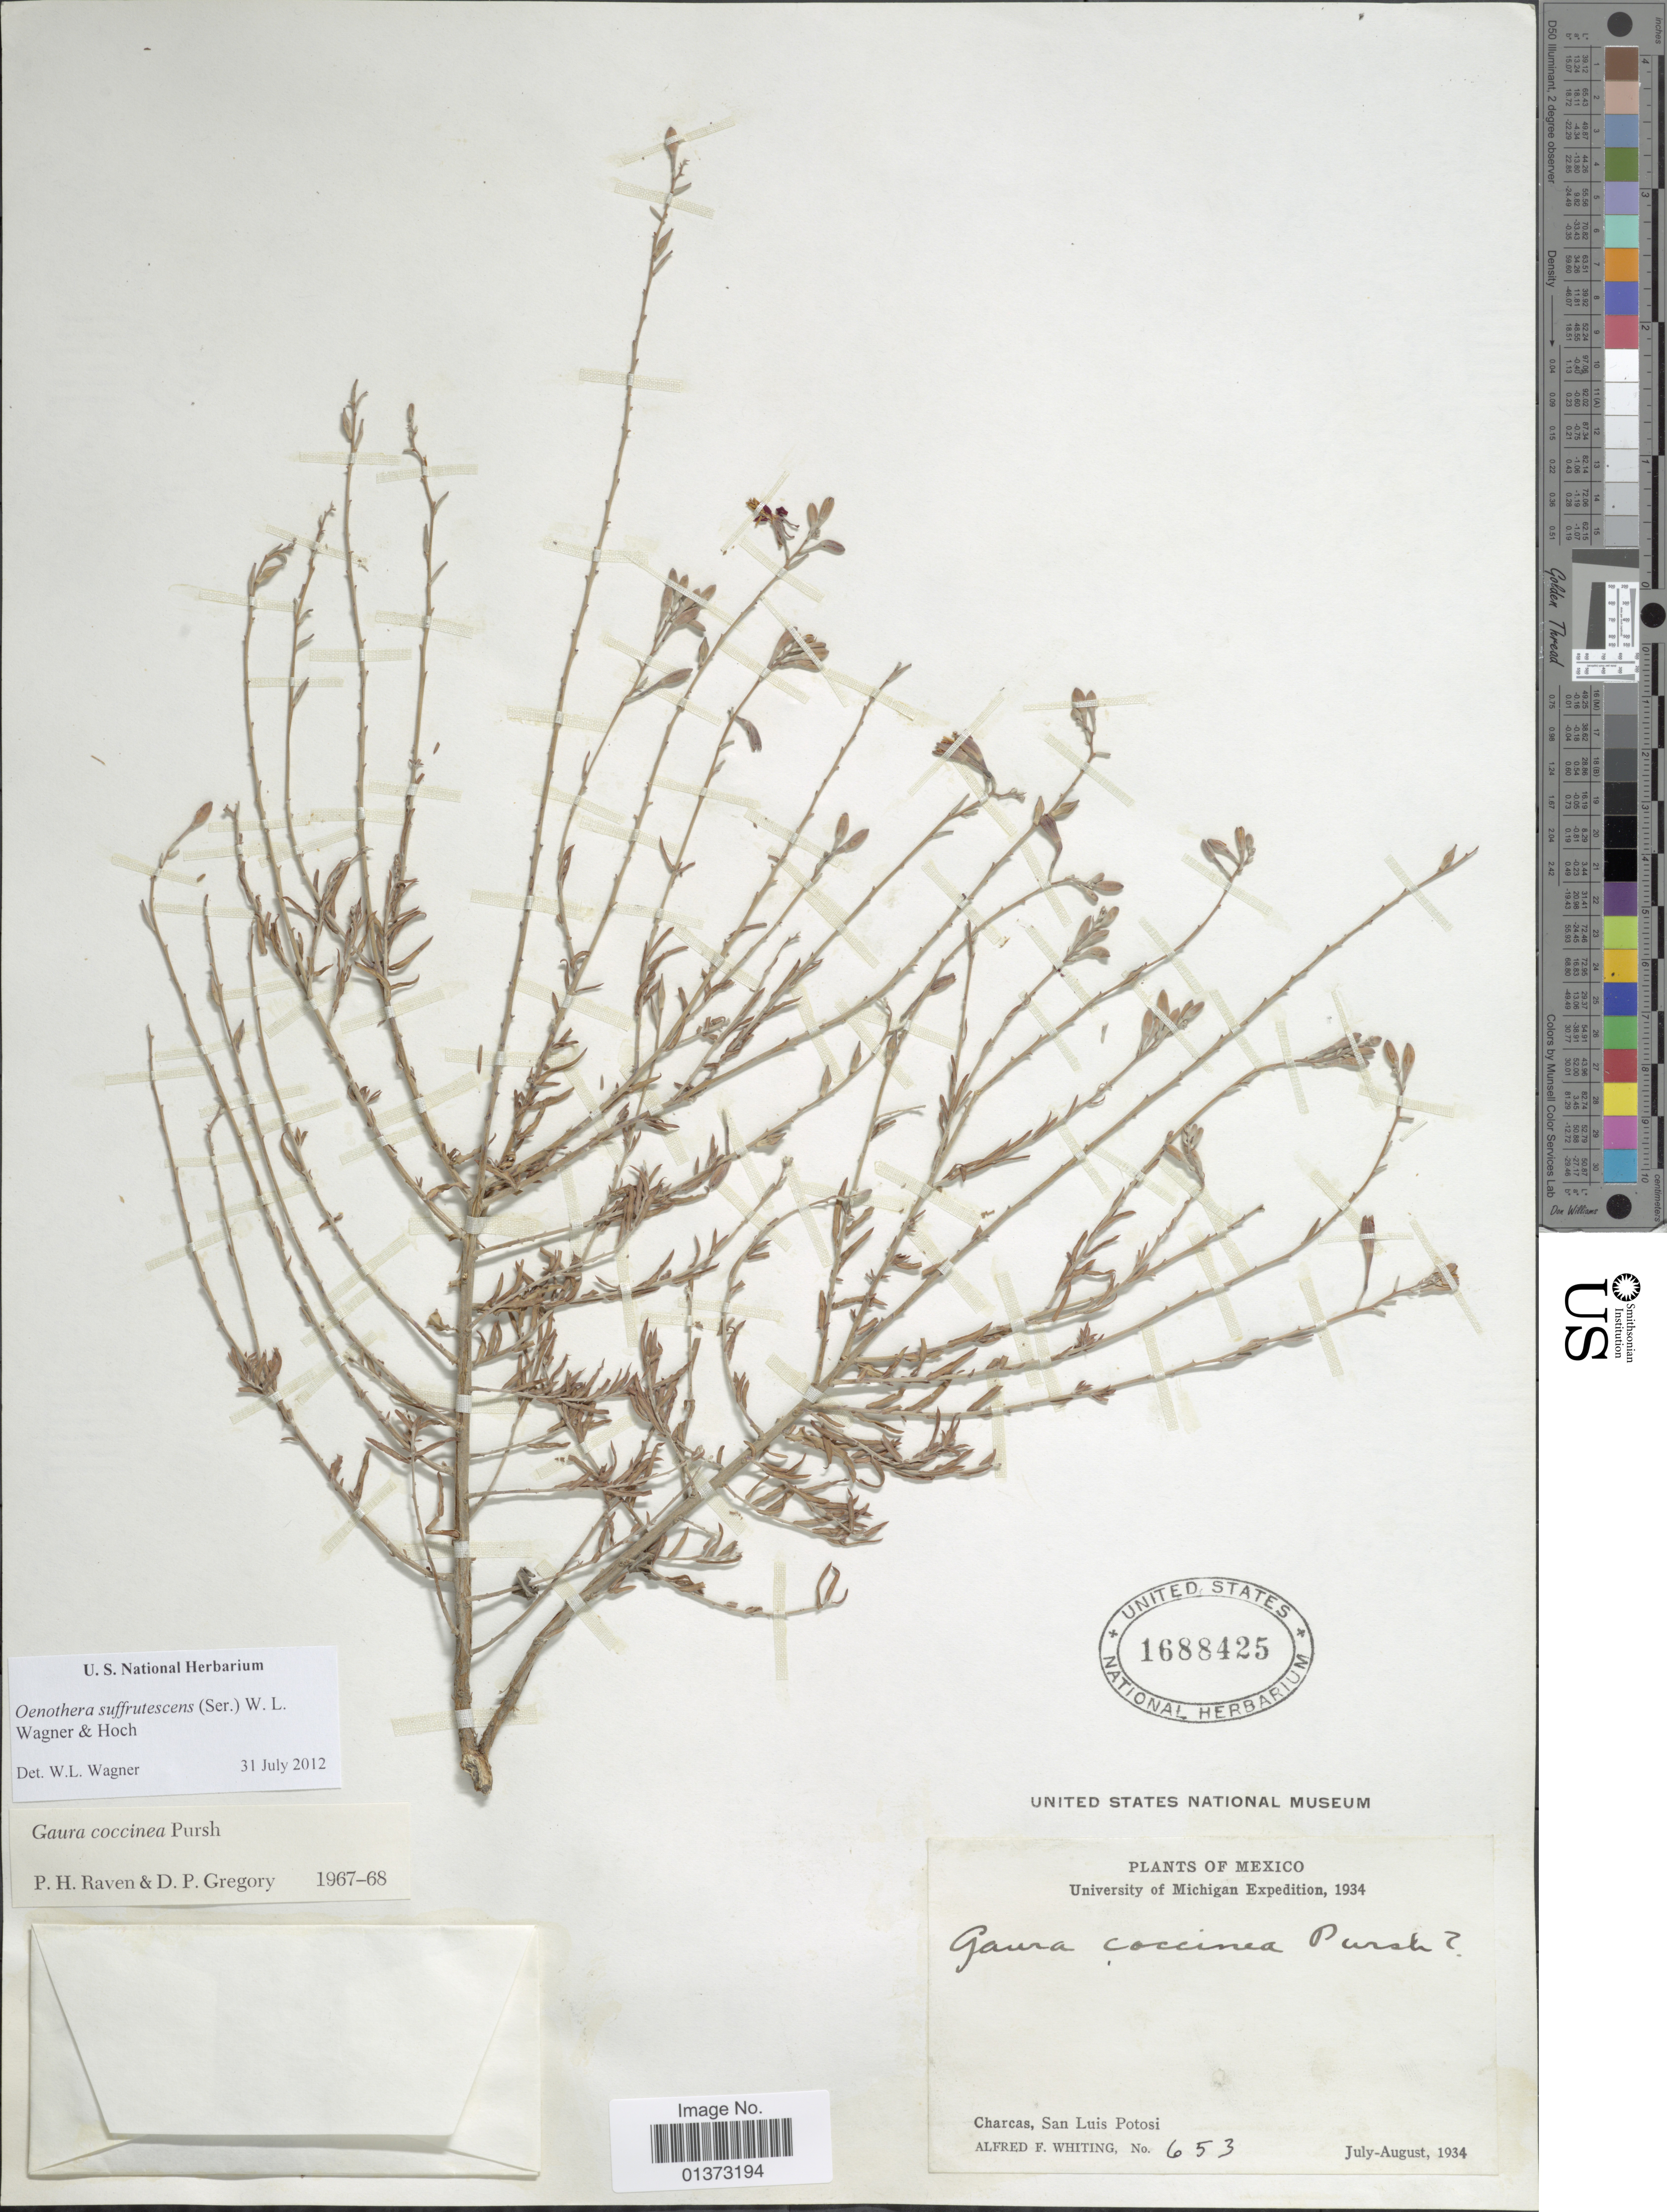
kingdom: Plantae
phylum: Tracheophyta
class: Magnoliopsida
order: Myrtales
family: Onagraceae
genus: Oenothera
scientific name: Oenothera suffrutescens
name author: (Ser.) W.L. Wagner & Hoch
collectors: A. F. Whiting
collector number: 653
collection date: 1934-07/1934-08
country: Mexico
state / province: San Luis Potosí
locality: Charcas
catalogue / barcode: US 1688425